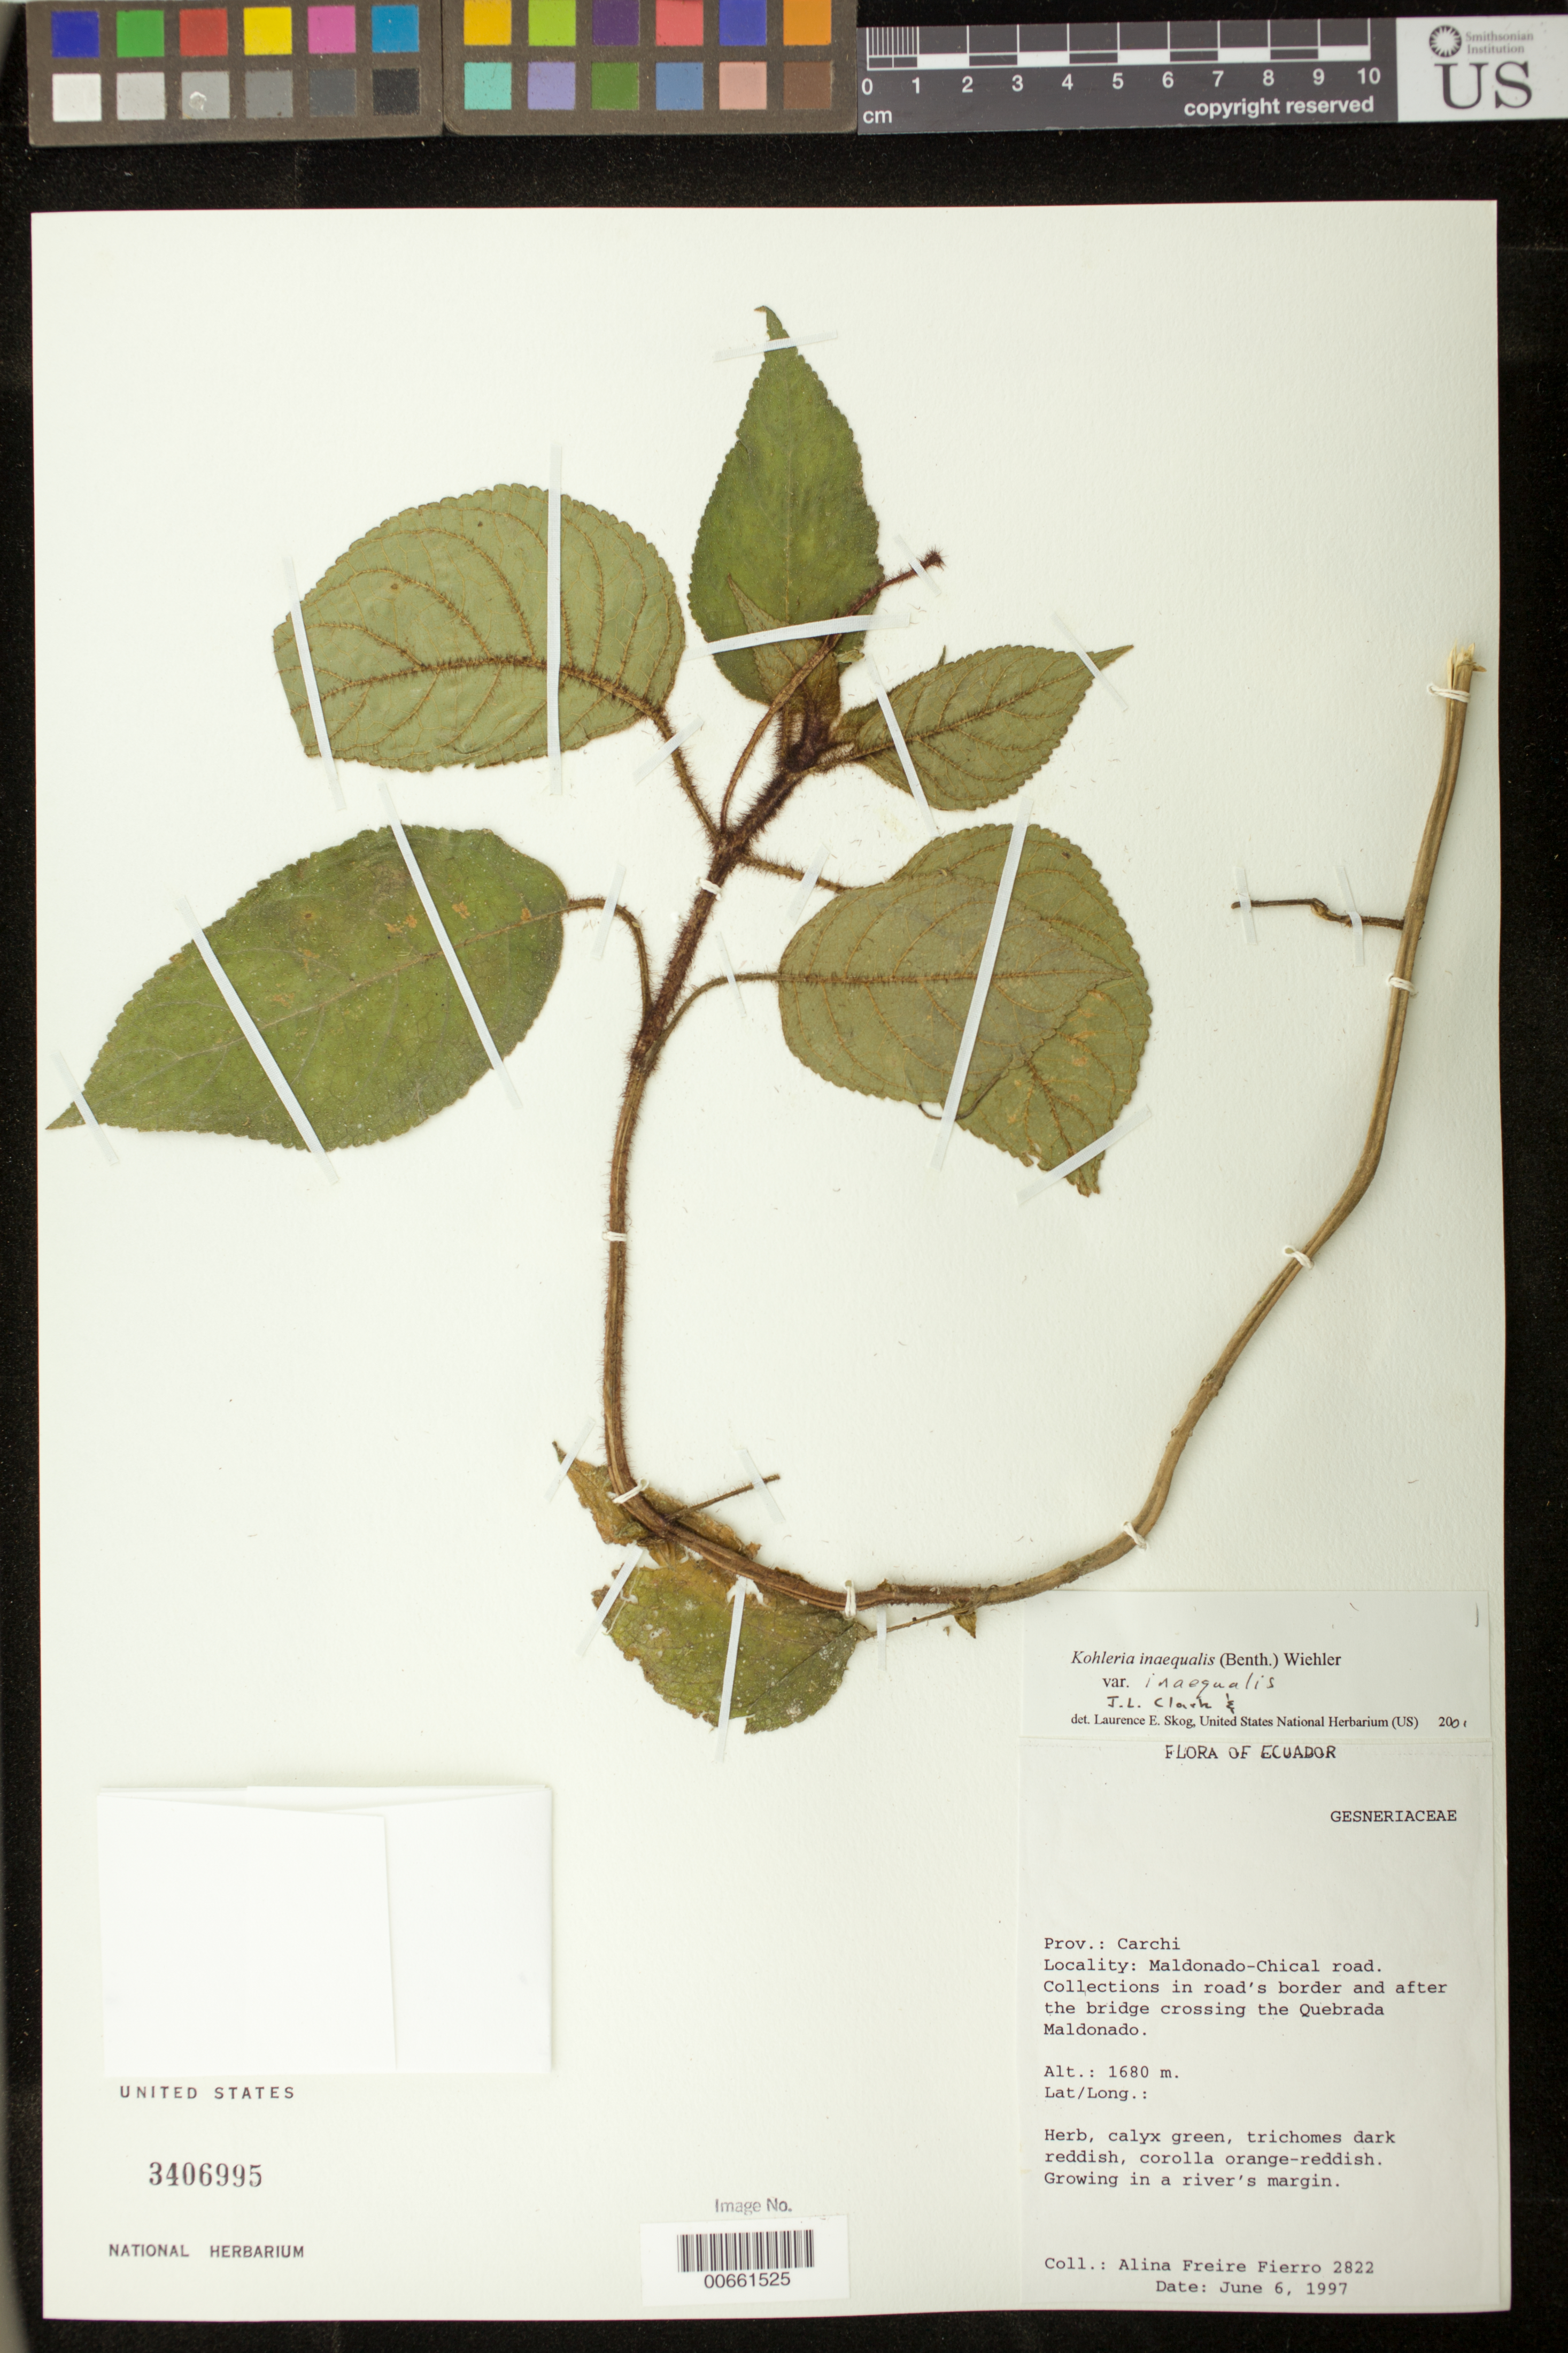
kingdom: Plantae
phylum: Tracheophyta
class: Magnoliopsida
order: Lamiales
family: Gesneriaceae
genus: Kohleria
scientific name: Kohleria inaequalis var. inaequalis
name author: (Benth.) Wiehler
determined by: Clark, J. L.; Skog, Laurence E.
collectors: A. Freire-Fierro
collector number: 2822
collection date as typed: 06 Jun 1997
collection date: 1997-06-06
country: Ecuador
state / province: Carchi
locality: Maldonado-Chical road, collections in road's border and after the bridge crossing the Quebrada Maldonado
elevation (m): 1680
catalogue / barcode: US 3406995